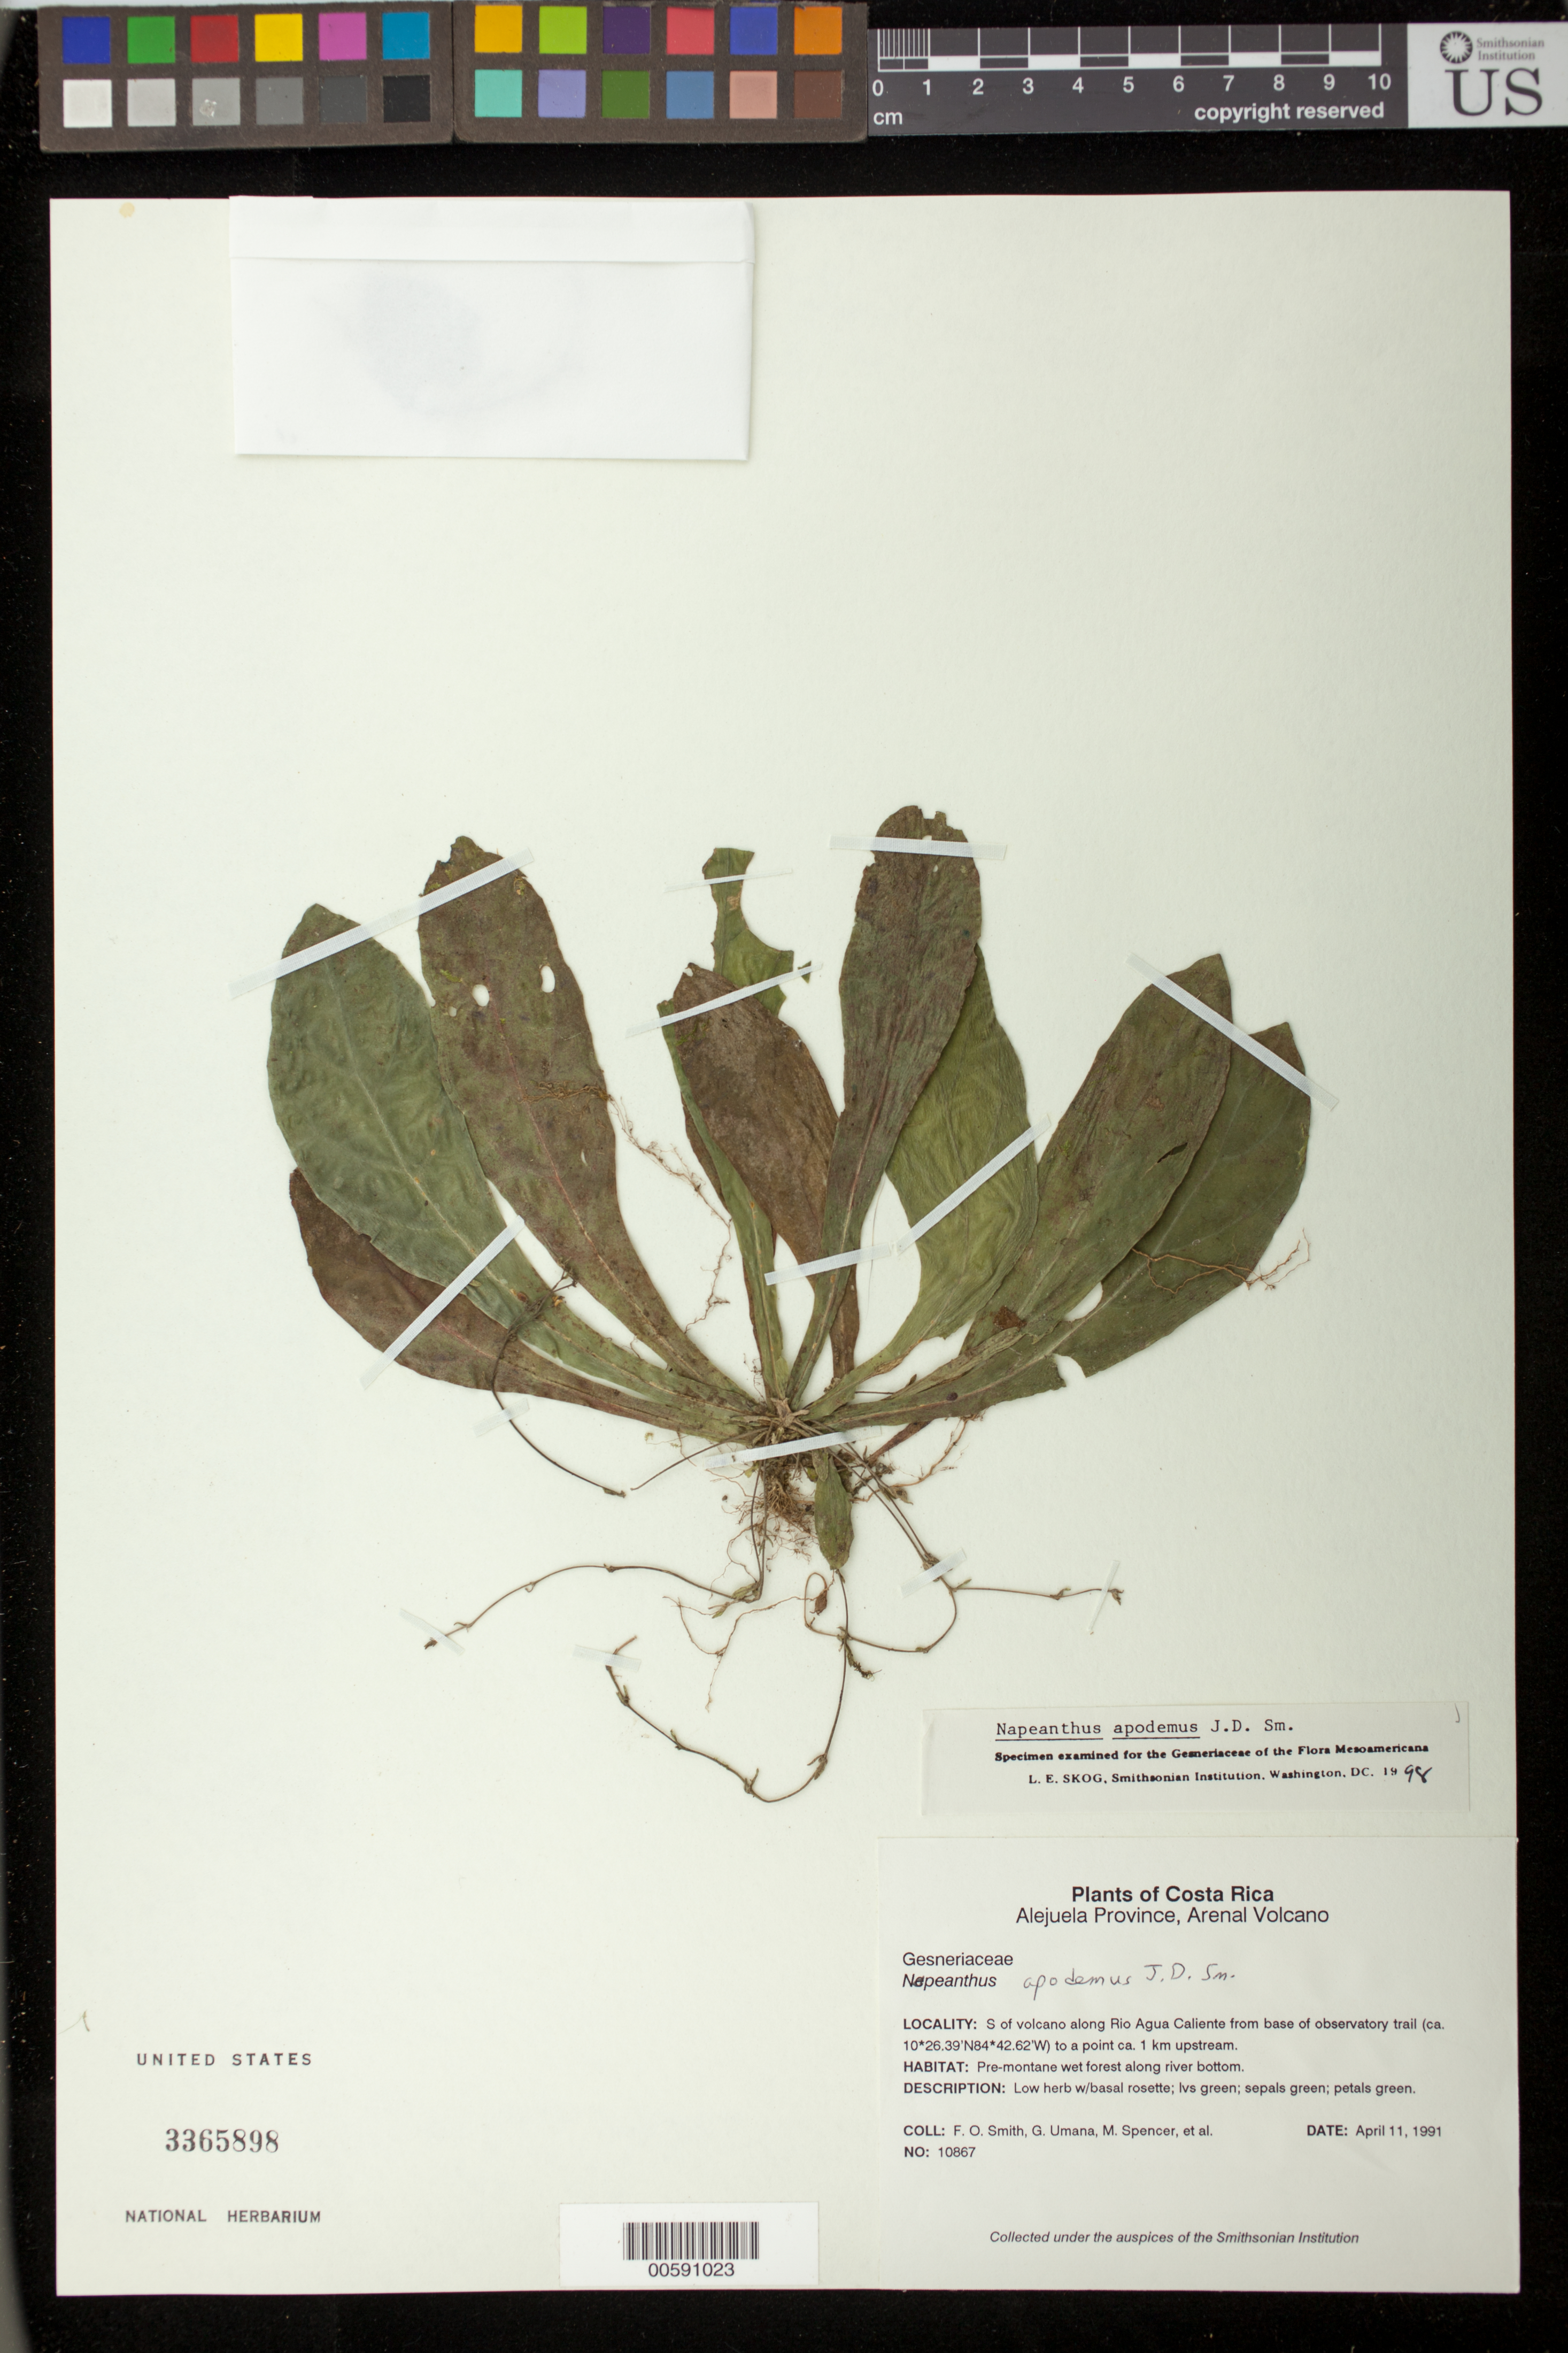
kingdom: Plantae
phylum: Tracheophyta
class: Magnoliopsida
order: Lamiales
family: Gesneriaceae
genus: Napeanthus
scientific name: Napeanthus apodemus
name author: Donn. Sm.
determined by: Skog, Laurence E.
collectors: F. Smith, G. Umana, M. Spencer & et al.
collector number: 10867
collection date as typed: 11 Apr 1991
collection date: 1991-04-11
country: Costa Rica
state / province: Alajuela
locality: Arenal Volcano; S of volcano along Rio Agua Caliente from base of observatory trail to a point ca. 1 km upstream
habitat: Pre-montane wet forest along river bottom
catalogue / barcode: US 3365898